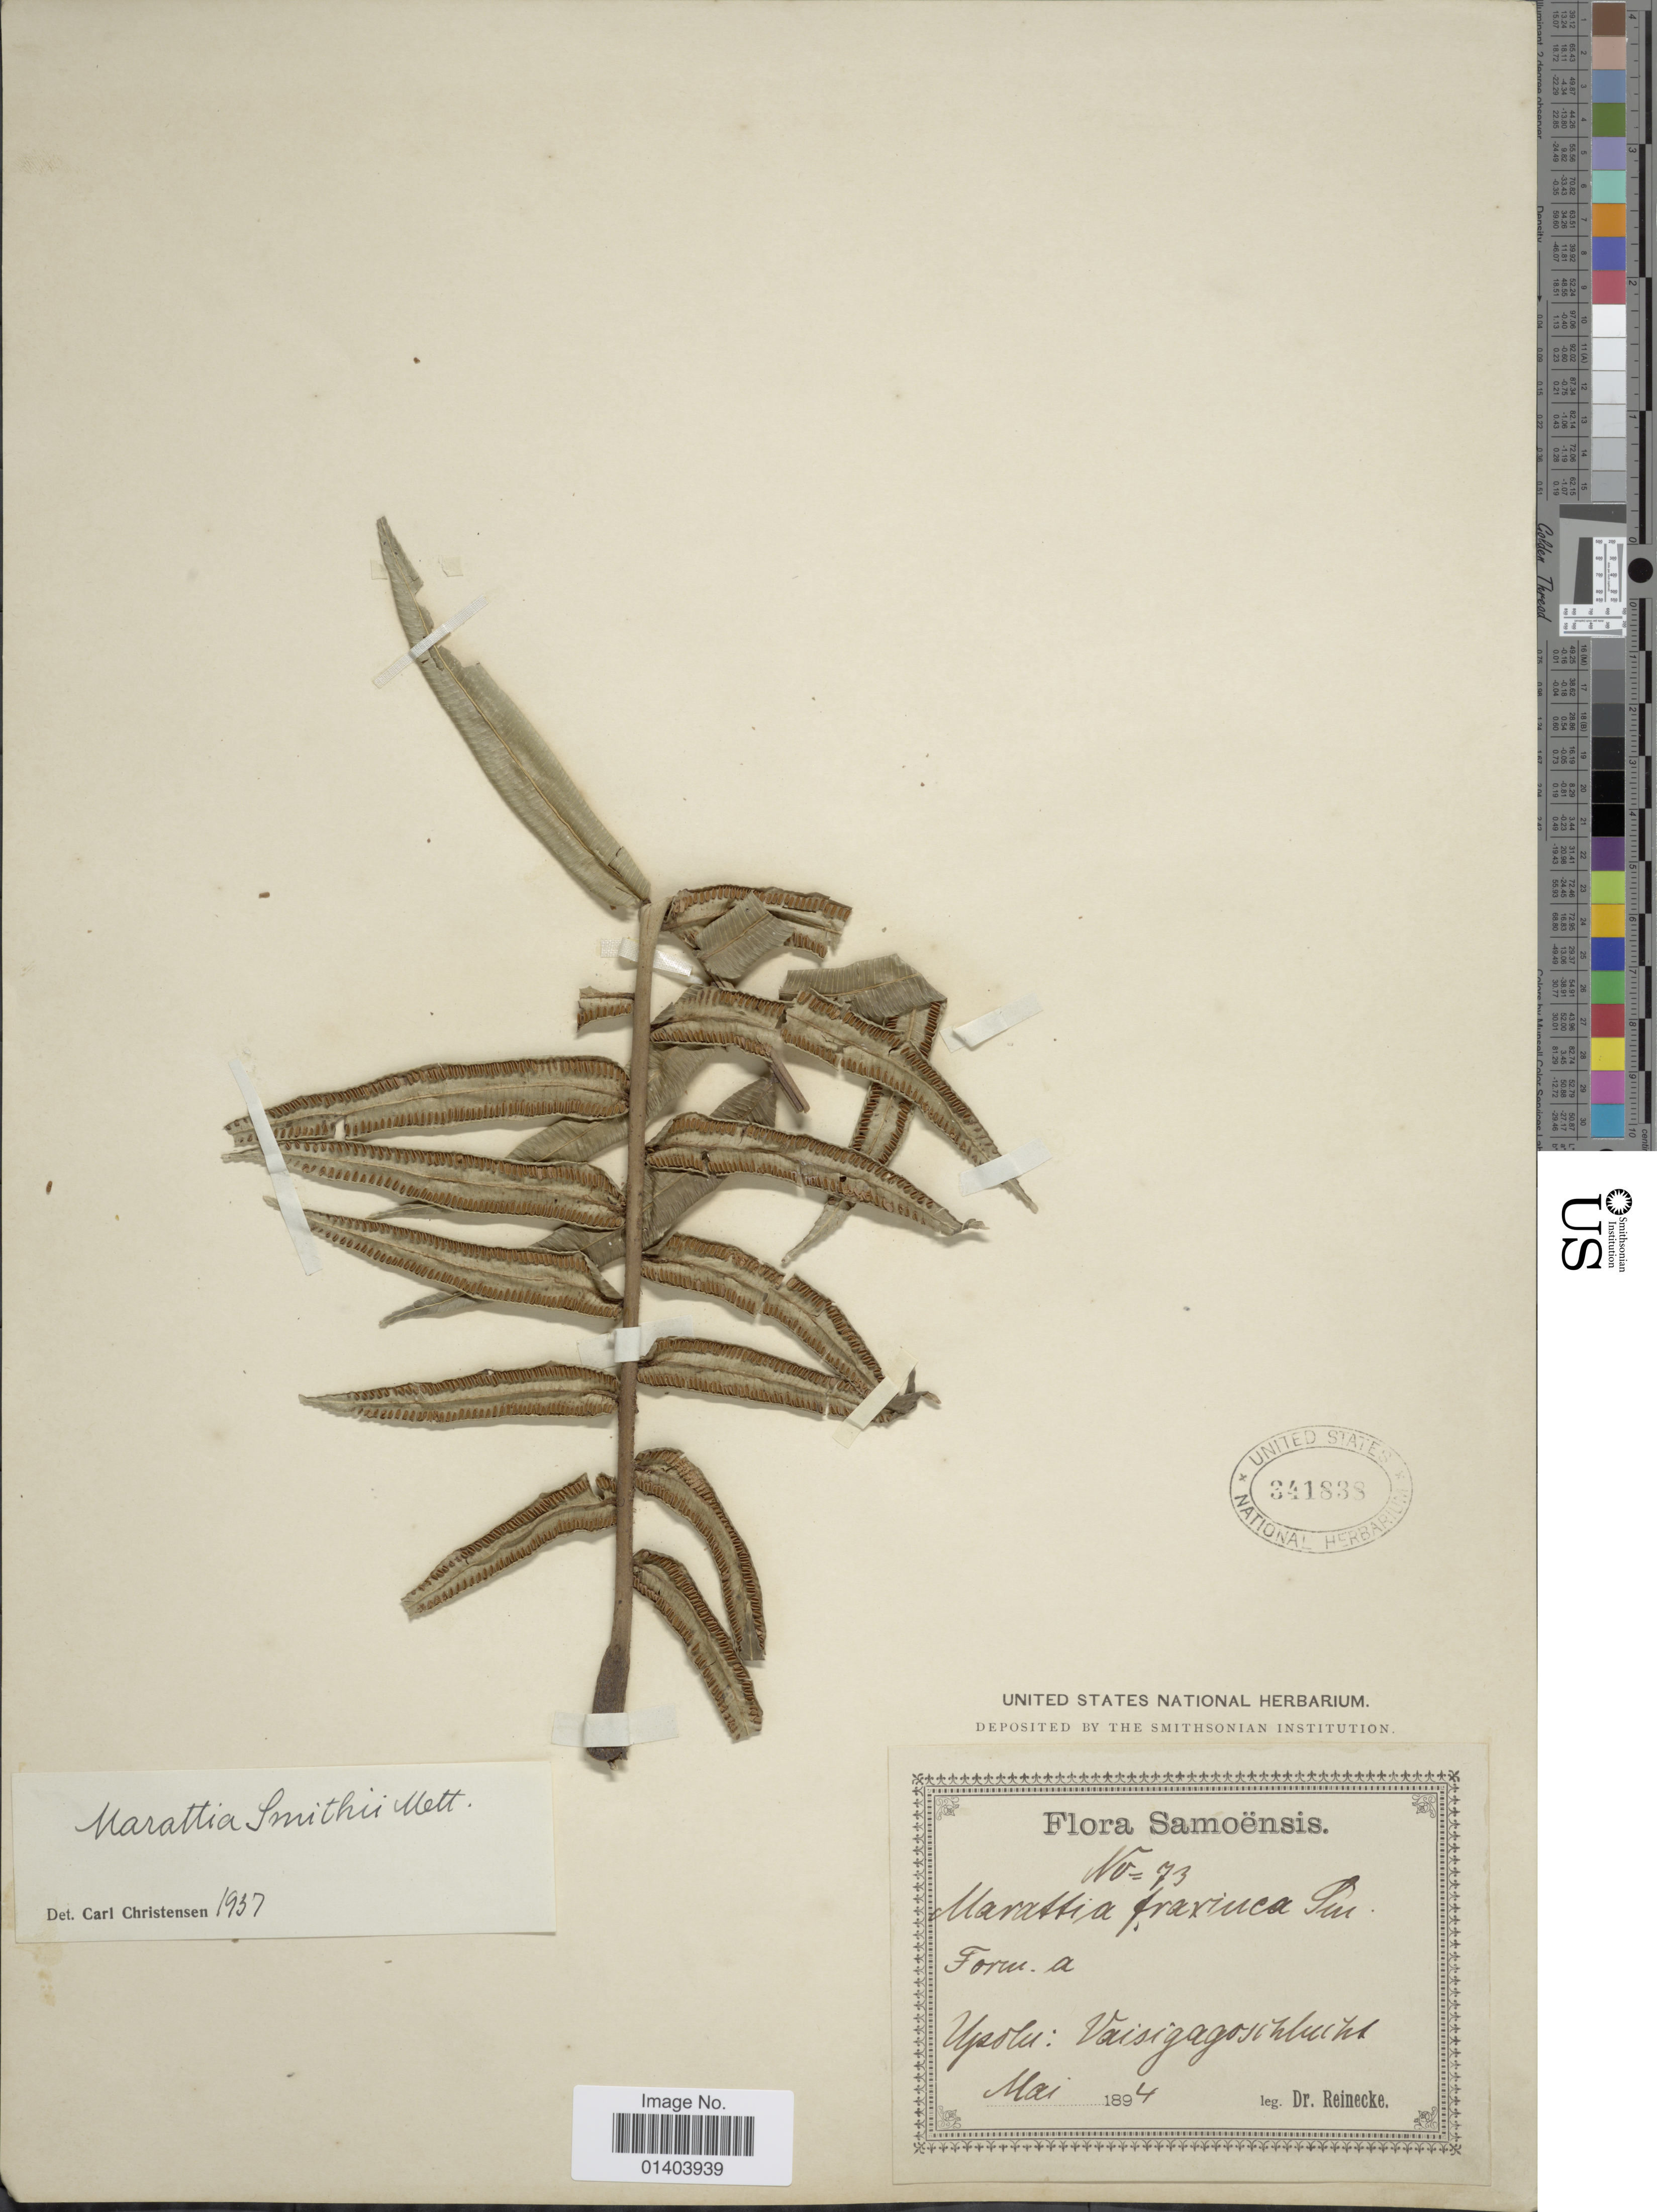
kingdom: Plantae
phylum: Tracheophyta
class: Polypodiopsida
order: Marattiales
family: Marattiaceae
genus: Ptisana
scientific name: Ptisana smithii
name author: (Mett. ex Kuhn) Murdock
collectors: -- Reinecke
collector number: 73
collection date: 1894-05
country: Samoa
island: Upolu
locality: Samoënsis, Upolu: F Vaisigagos [illegible text]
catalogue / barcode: US 341838